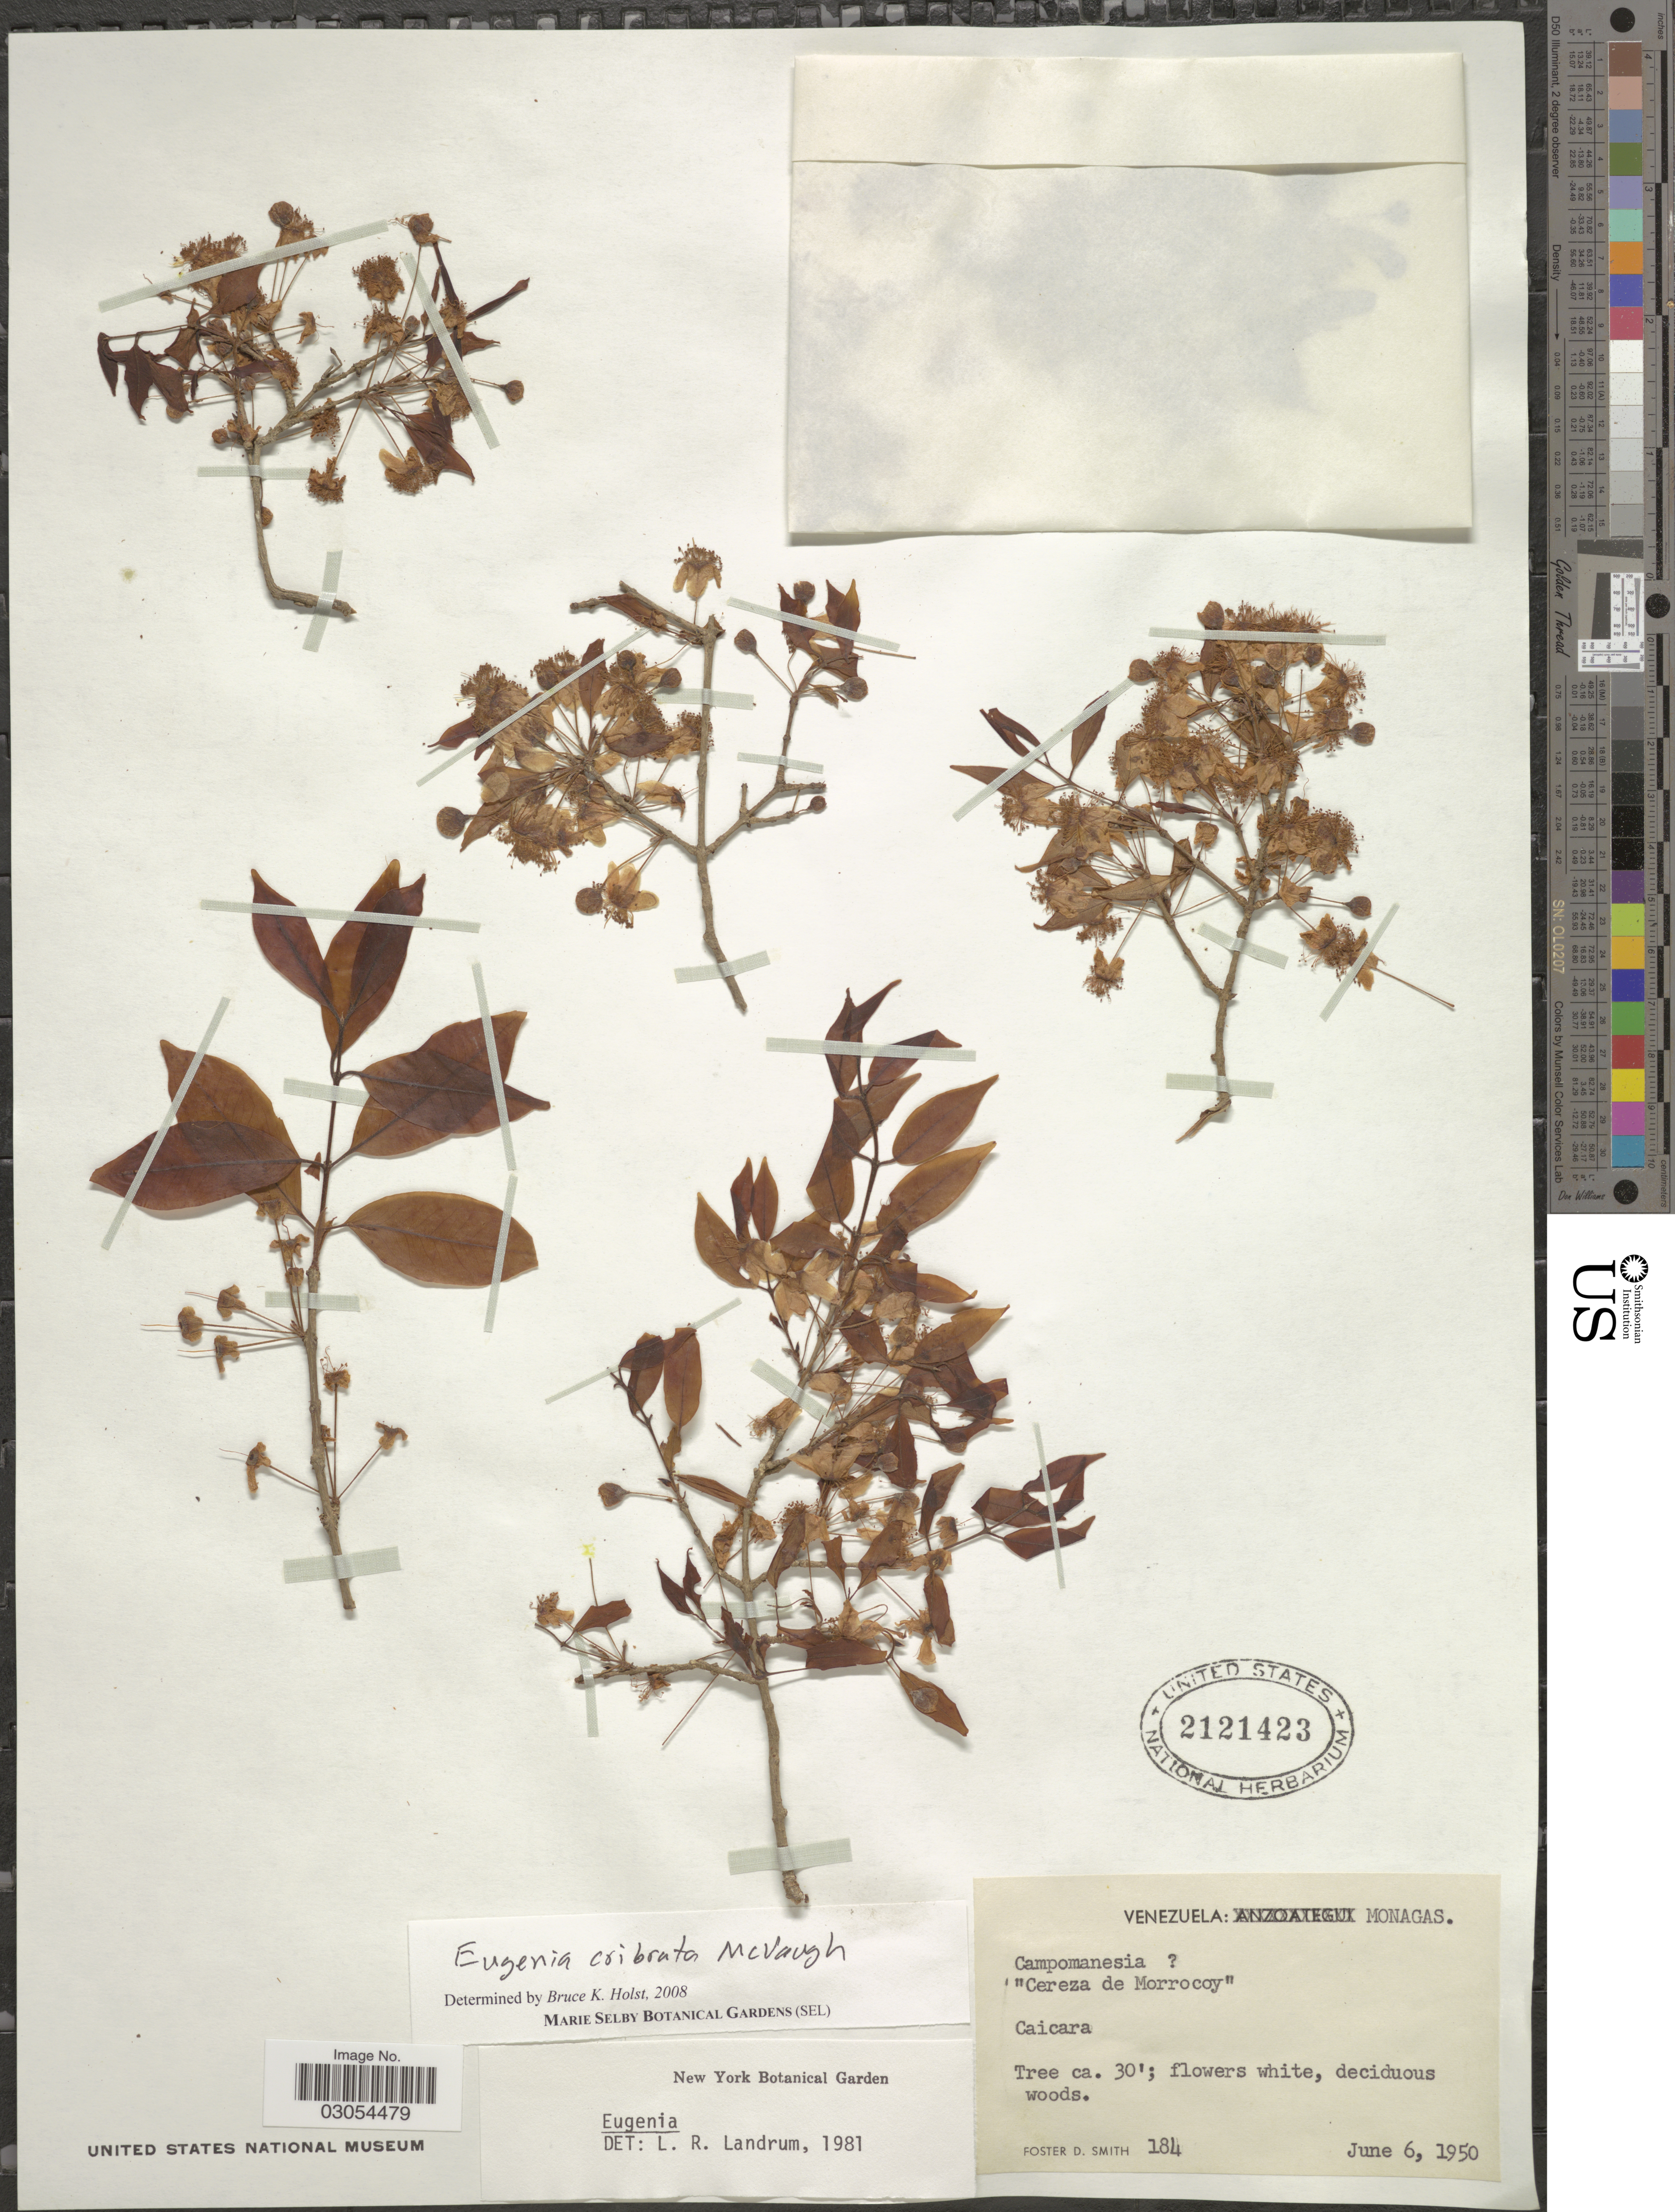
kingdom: Plantae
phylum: Tracheophyta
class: Magnoliopsida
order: Myrtales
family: Myrtaceae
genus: Eugenia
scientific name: Eugenia cribrata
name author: McVaugh in Maguire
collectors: F. Smith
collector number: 184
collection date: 1950-06-06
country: Venezuela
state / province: Monagas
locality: Caicara.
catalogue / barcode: US 2121423